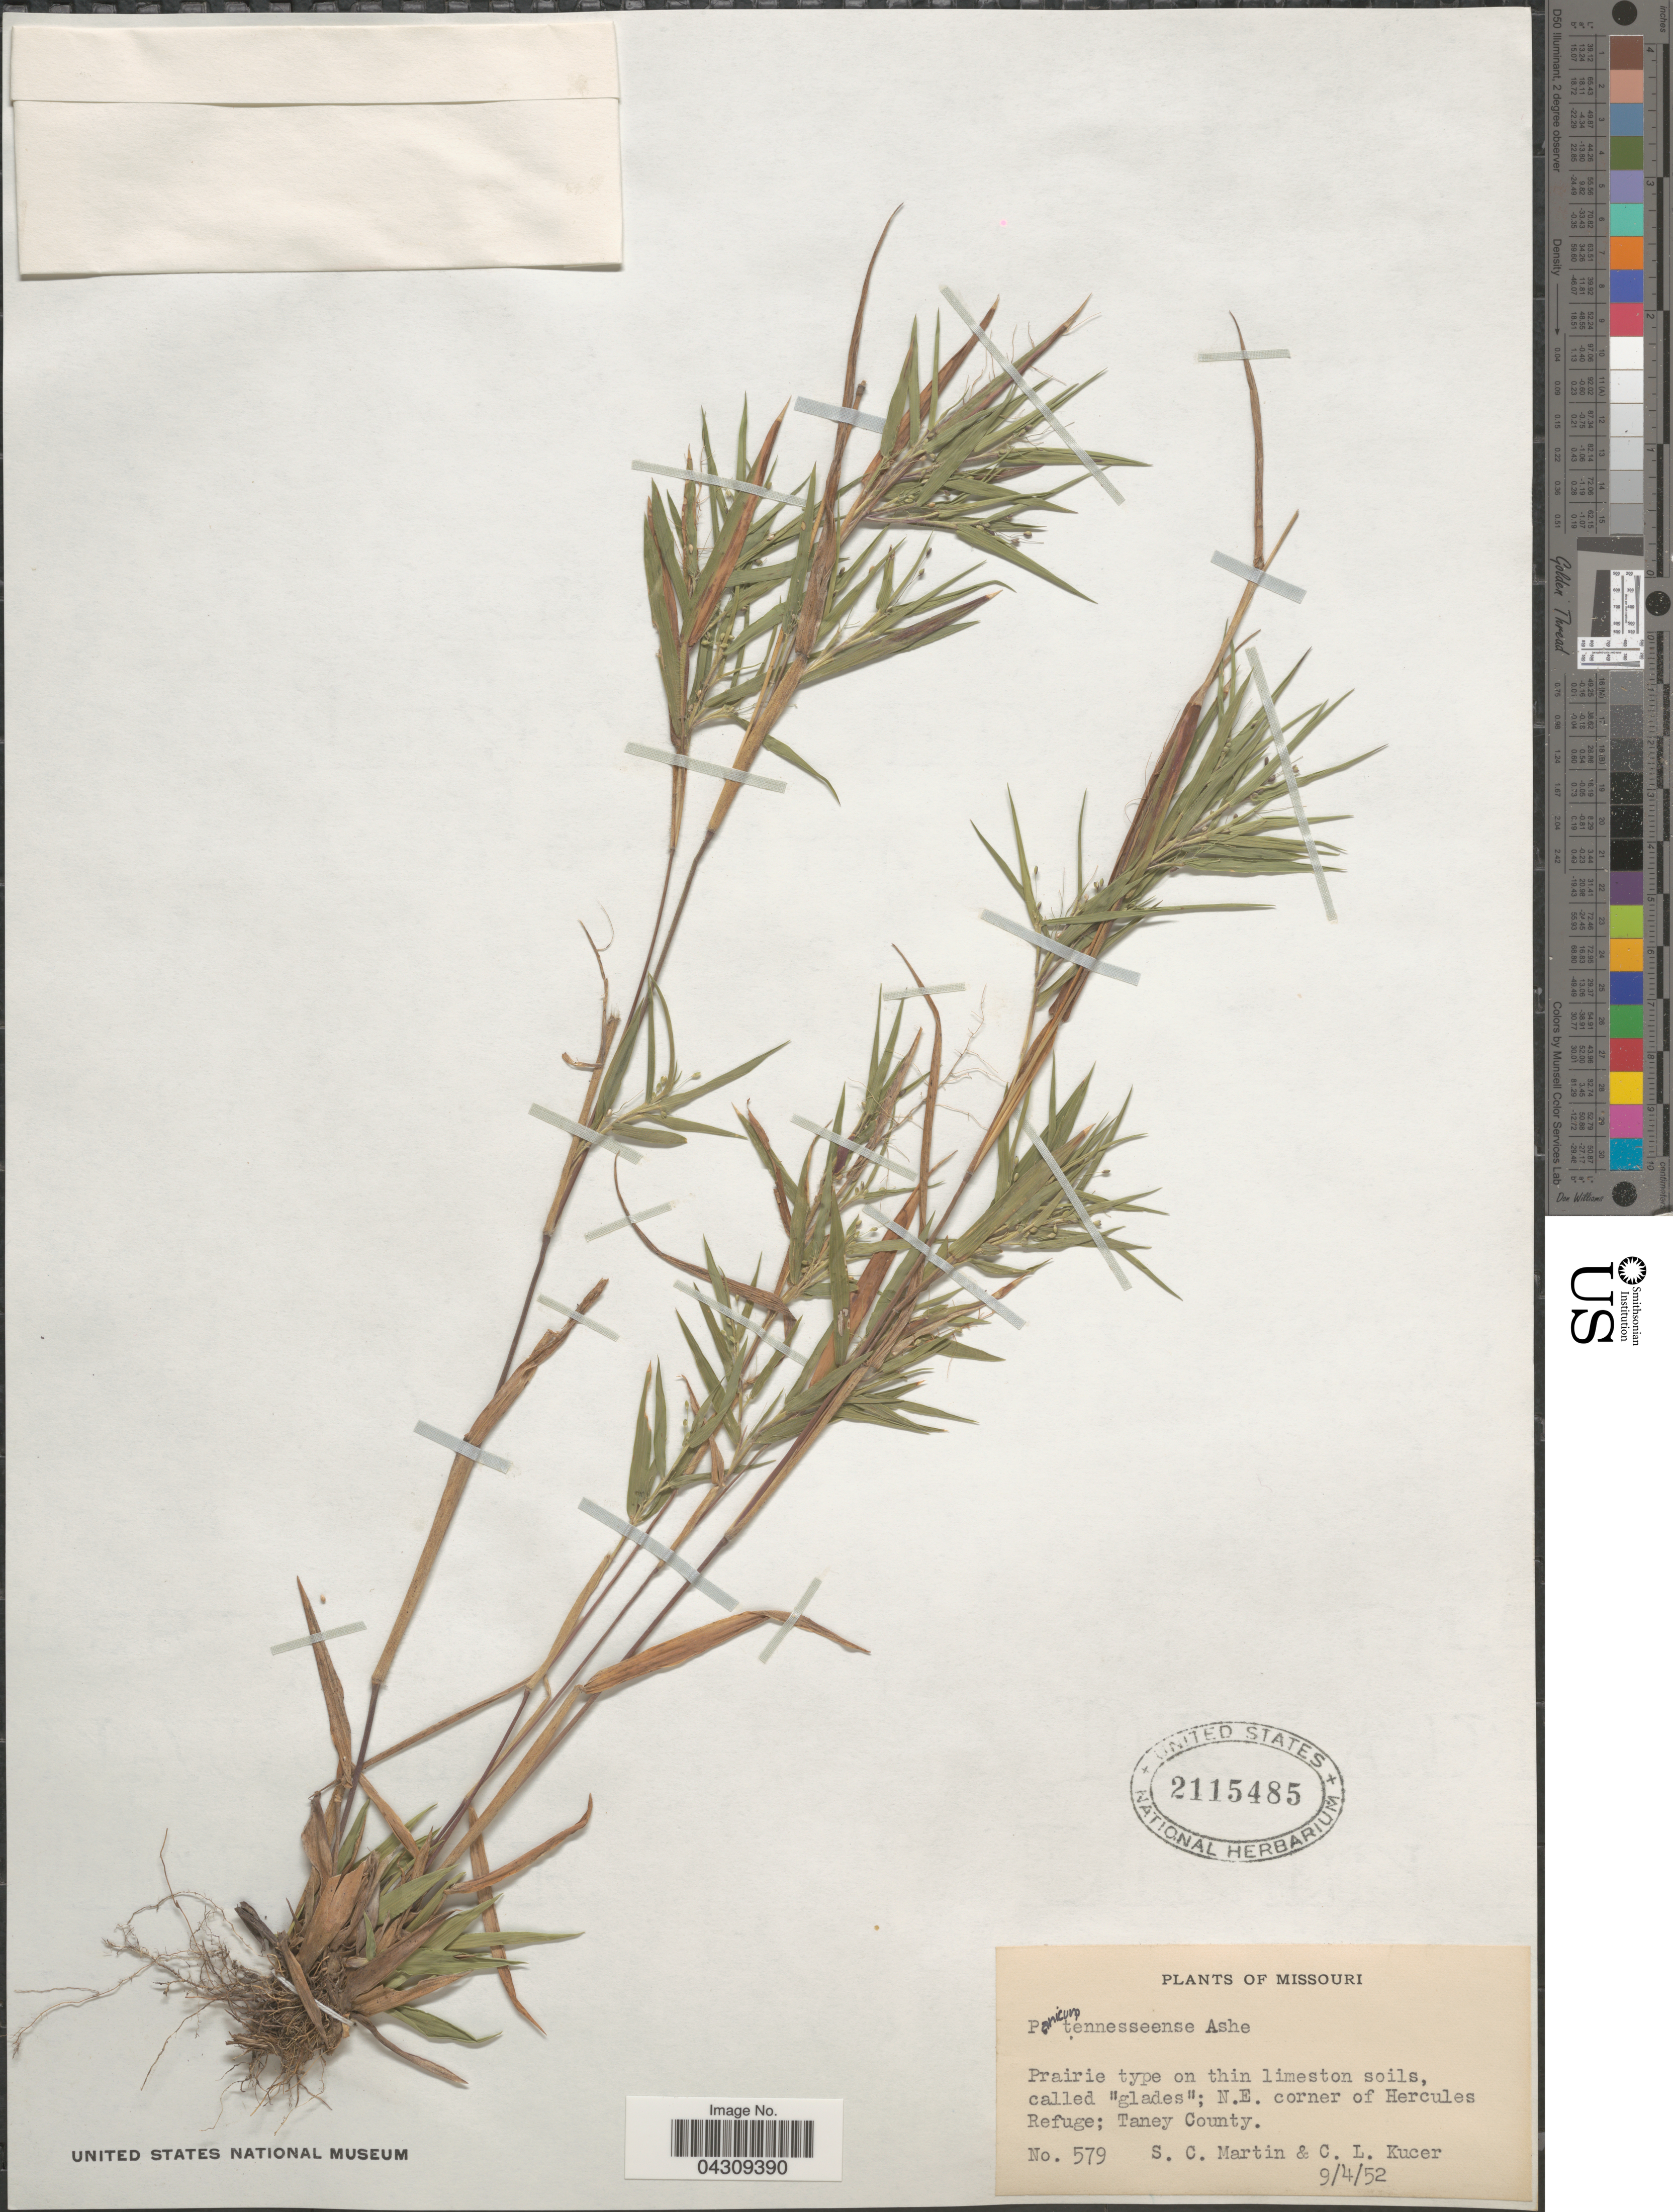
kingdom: Plantae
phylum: Tracheophyta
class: Liliopsida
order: Poales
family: Poaceae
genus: Dichanthelium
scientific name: Dichanthelium acuminatum var. acuminatum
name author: (Sw.) Gould & C.A. Clark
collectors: S. C. Martin & C. Kucera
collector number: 579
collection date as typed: Transcribed d/m/y: 4/9/52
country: United States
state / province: Missouri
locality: N.E. corner of Hercules Refuge; Taney County.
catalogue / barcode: US 2115485